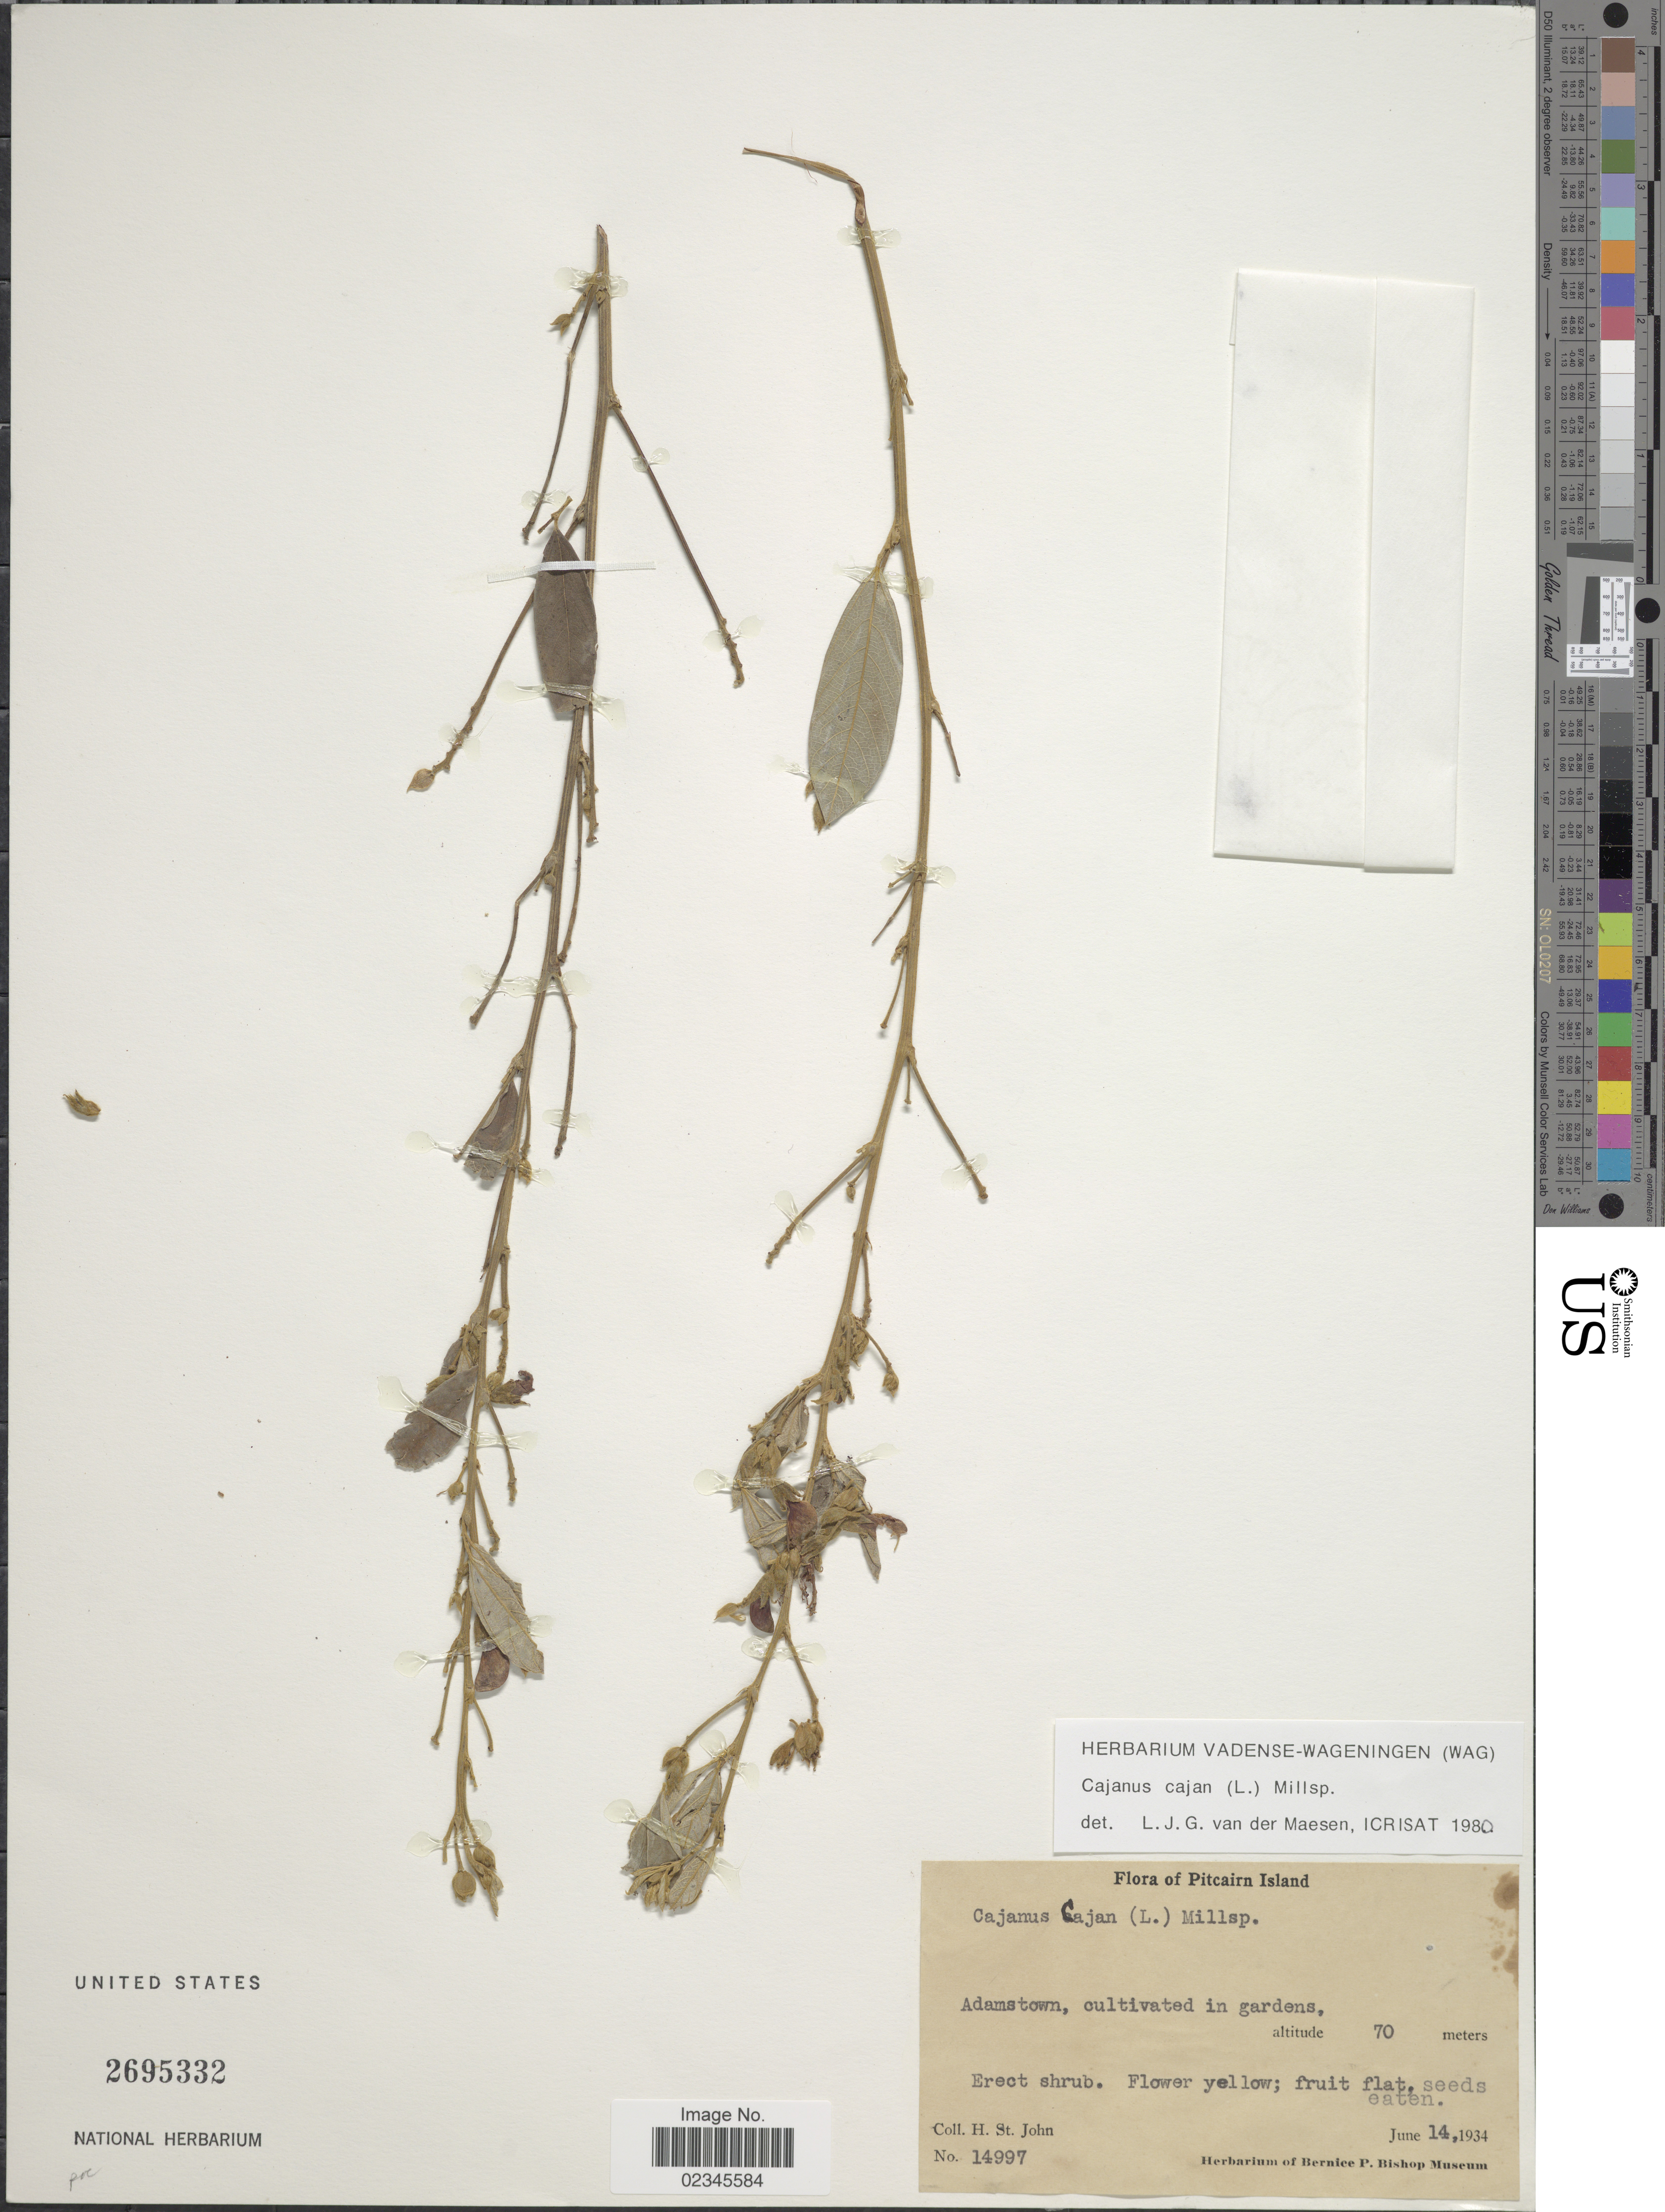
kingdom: Plantae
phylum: Tracheophyta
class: Magnoliopsida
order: Fabales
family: Fabaceae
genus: Cajanus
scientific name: Cajanus cajan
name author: (L.) Huth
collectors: H. St. John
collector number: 14997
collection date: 1934-06-14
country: Pitcairn Islands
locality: Adamstown, in gardens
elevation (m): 70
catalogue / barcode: US 2695332